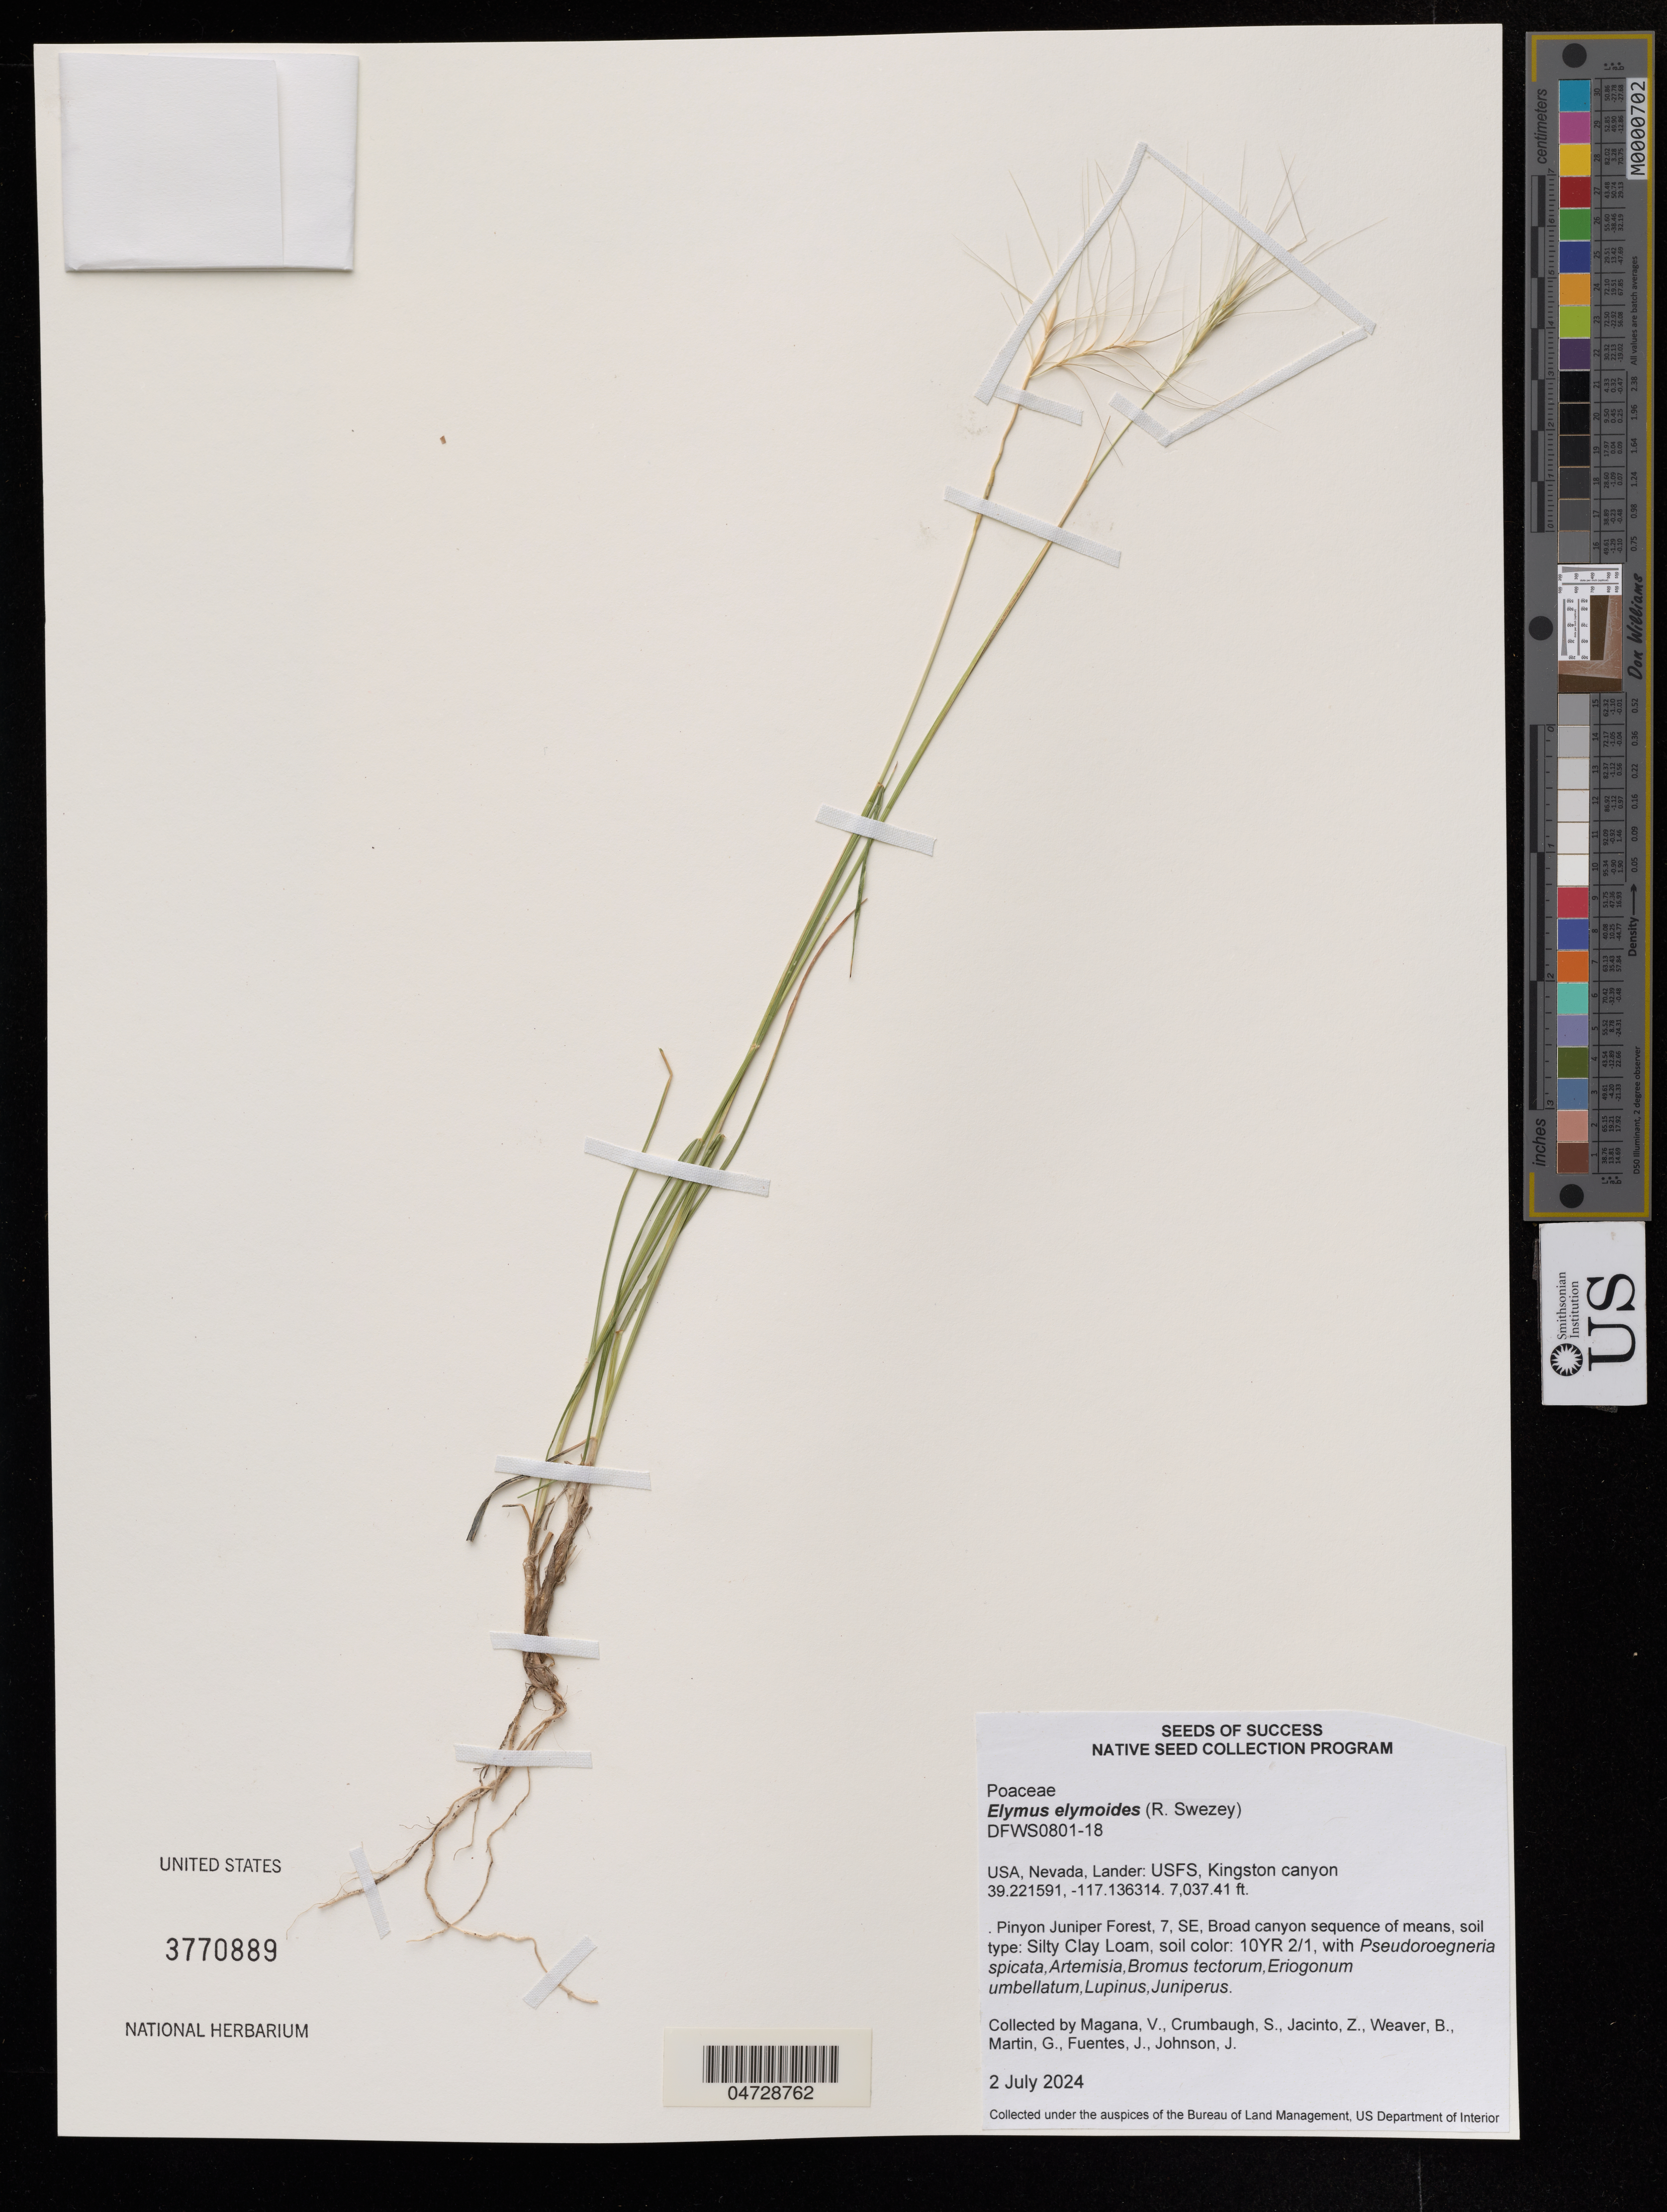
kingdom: Plantae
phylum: Tracheophyta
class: Liliopsida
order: Poales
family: Poaceae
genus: Elymus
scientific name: Elymus elymoides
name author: (Raf.) Swezey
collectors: V. Magana, S. Crumbaug & Z. Jacinto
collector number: DFSWS0801-18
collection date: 2024-07-02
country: United States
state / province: Nevada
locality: Lander: USFS, Kingston canyon.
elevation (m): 2145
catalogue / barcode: US 3770889